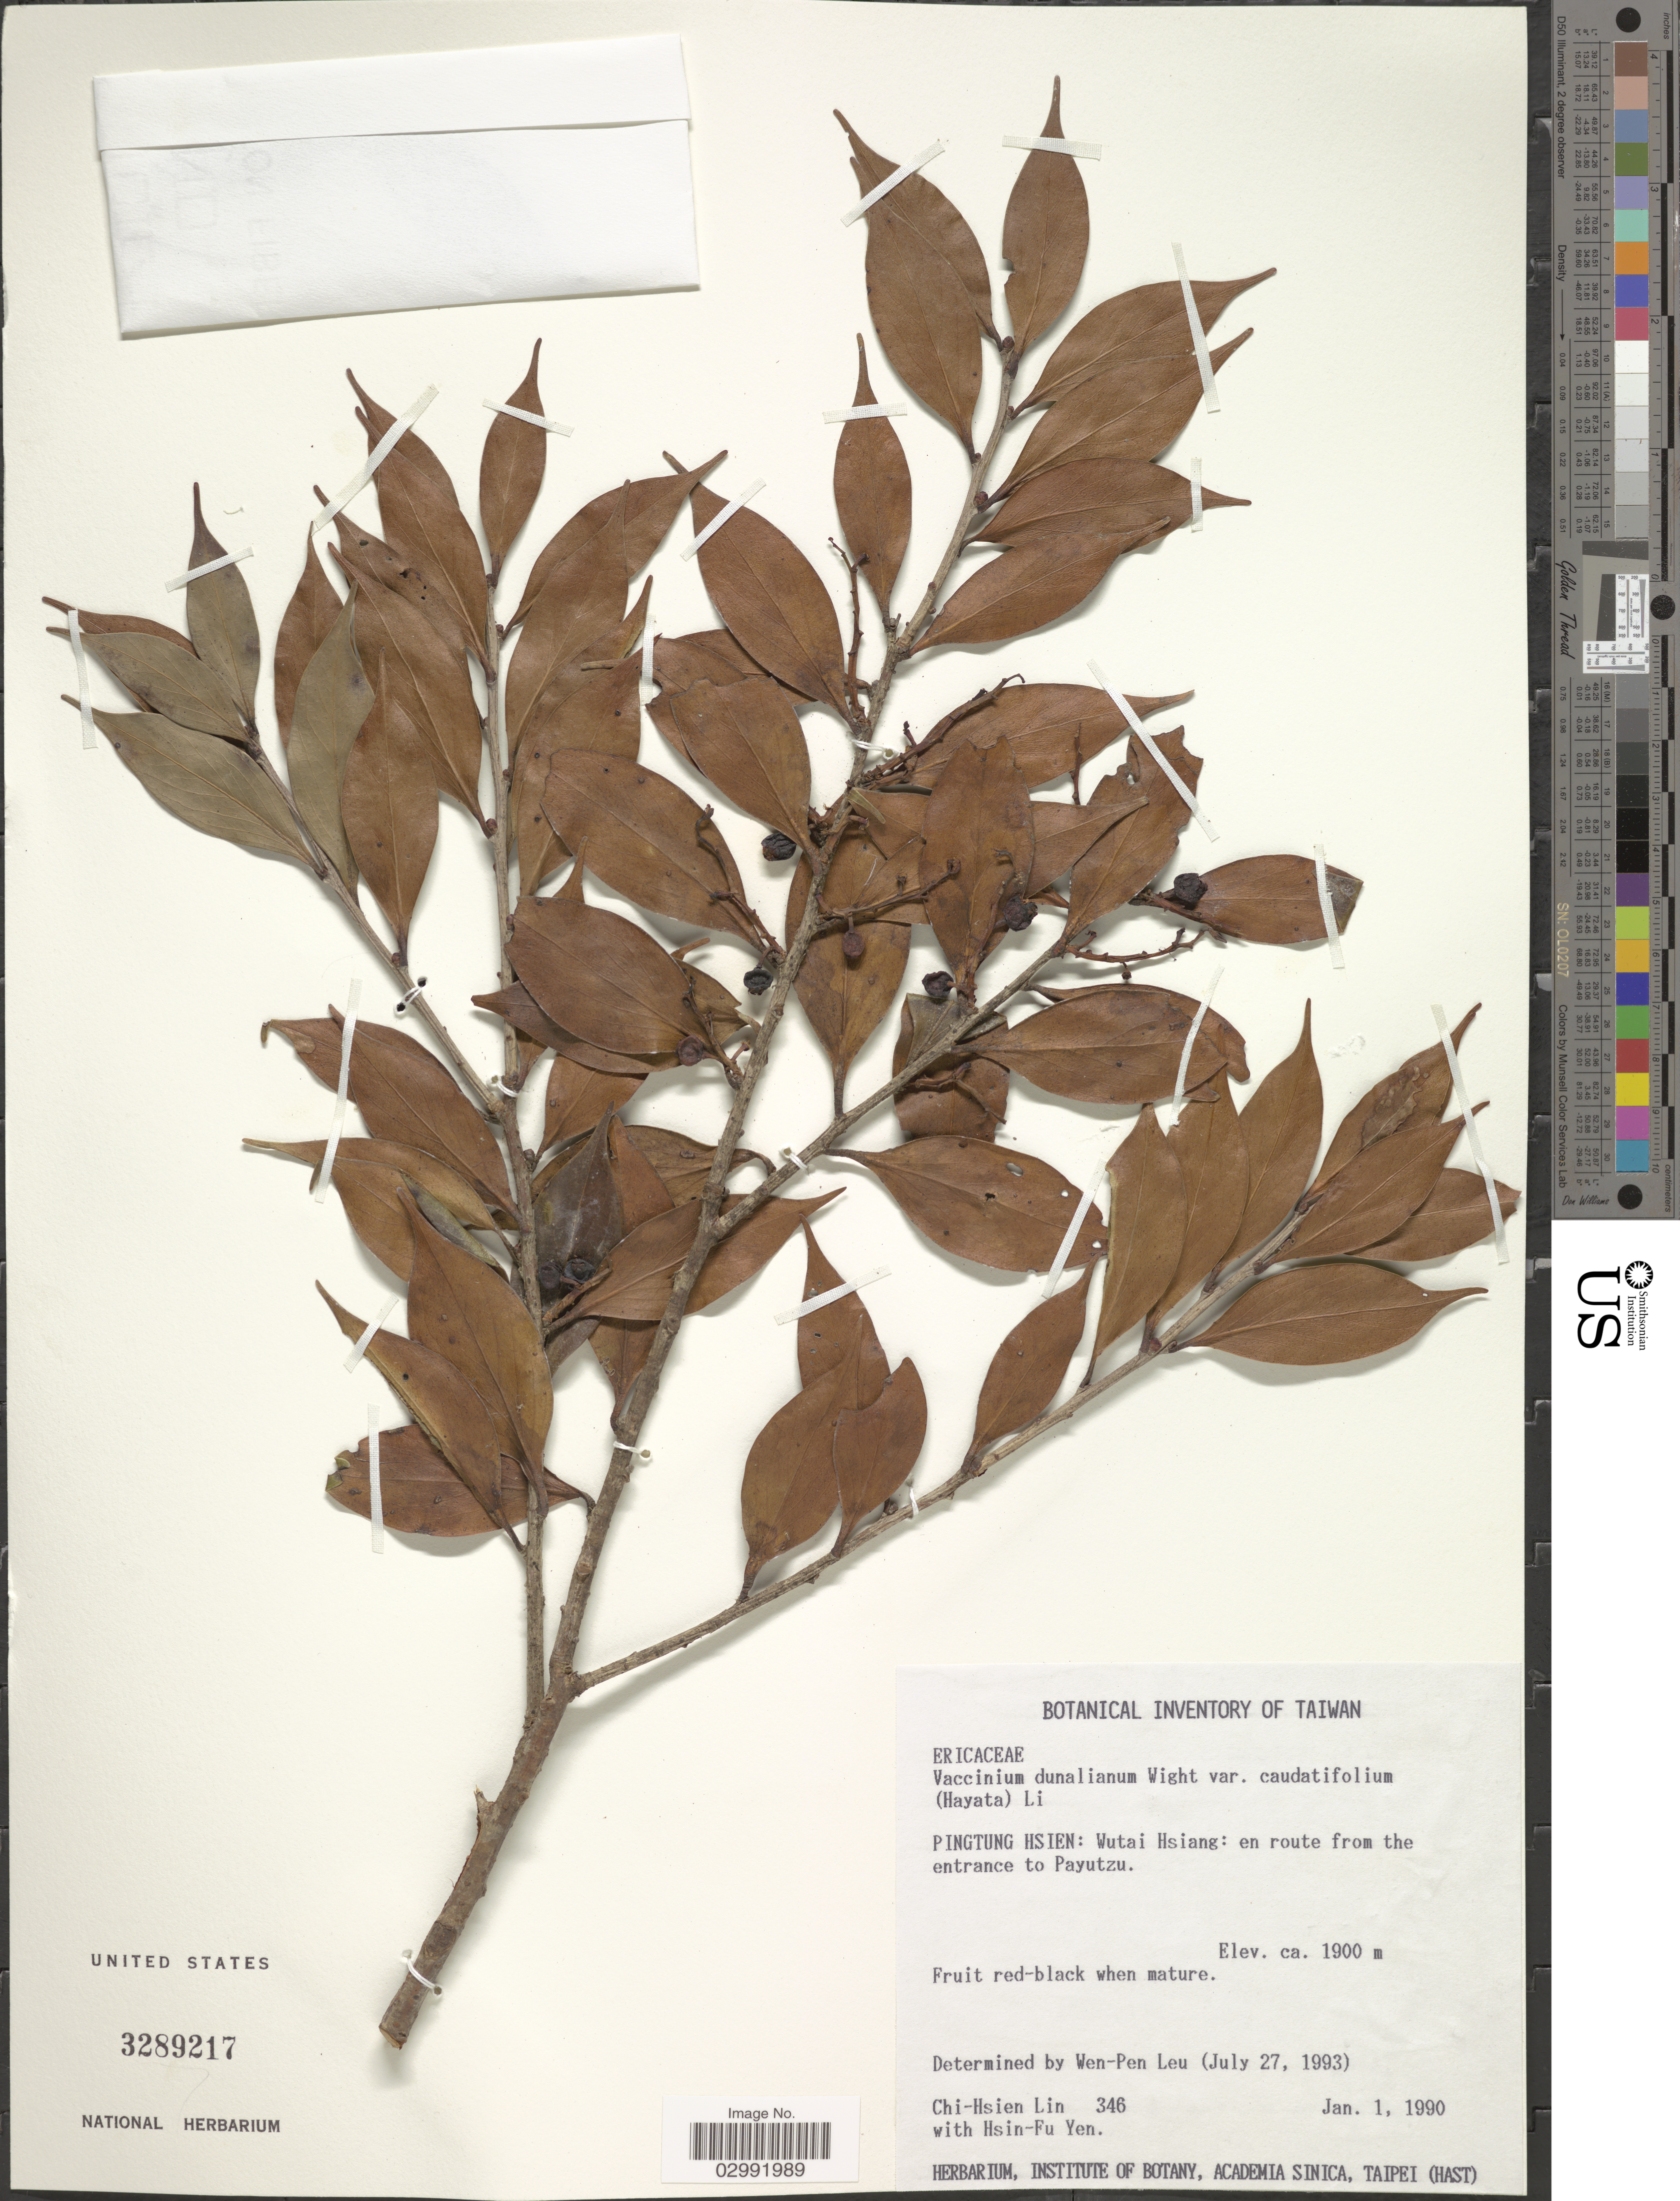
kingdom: Plantae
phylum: Tracheophyta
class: Magnoliopsida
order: Ericales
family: Ericaceae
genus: Vaccinium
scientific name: Vaccinium dunalianum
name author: Wight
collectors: C. Lin & H. Yen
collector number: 346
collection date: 1990-01-01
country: Taiwan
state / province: Pingtung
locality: Pingtung Hsien: Wutai Hsiang: en route from the entrance to Payutzu.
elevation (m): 1900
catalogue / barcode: US 3289217